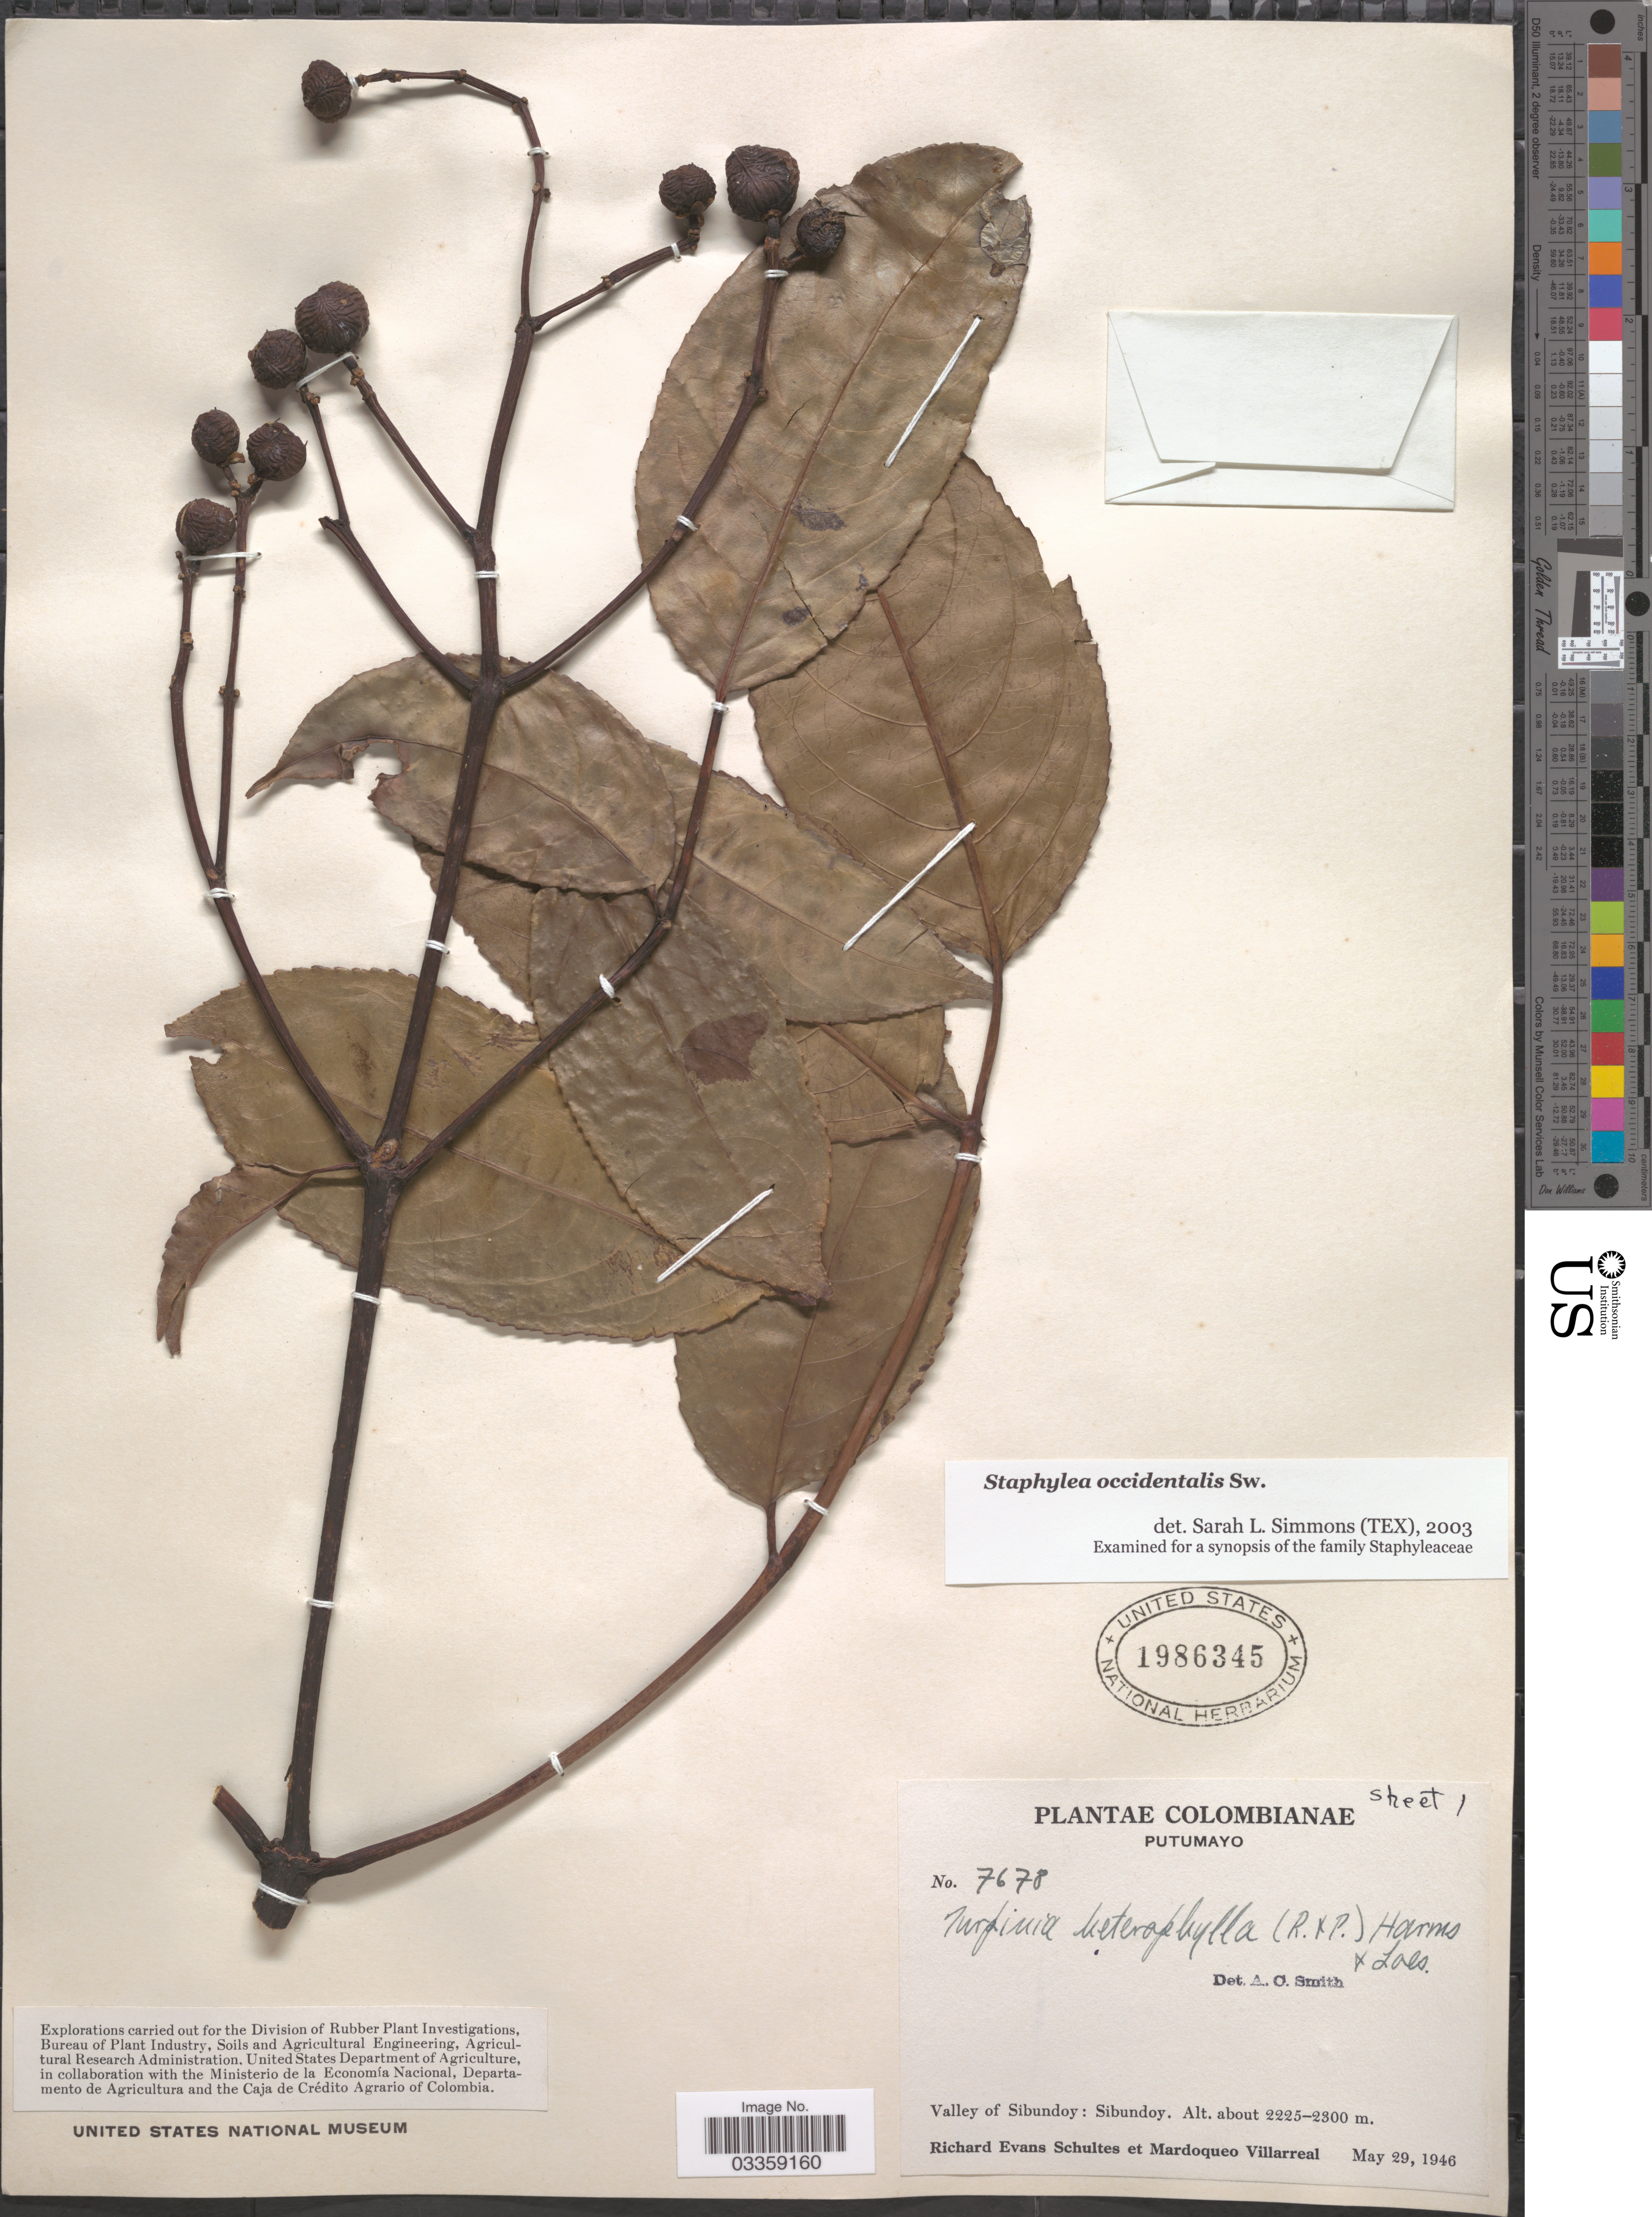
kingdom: Plantae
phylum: Tracheophyta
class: Magnoliopsida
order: Crossosomatales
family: Staphyleaceae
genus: Turpinia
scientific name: Turpinia occidentalis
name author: (Sw.) G. Don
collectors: R. E. Schultes & M. Villareal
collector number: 7678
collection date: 1946-05-29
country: Colombia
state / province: Putumayo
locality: Valley of Sibundoy: Sibundoy.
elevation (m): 2225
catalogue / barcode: US 1986345